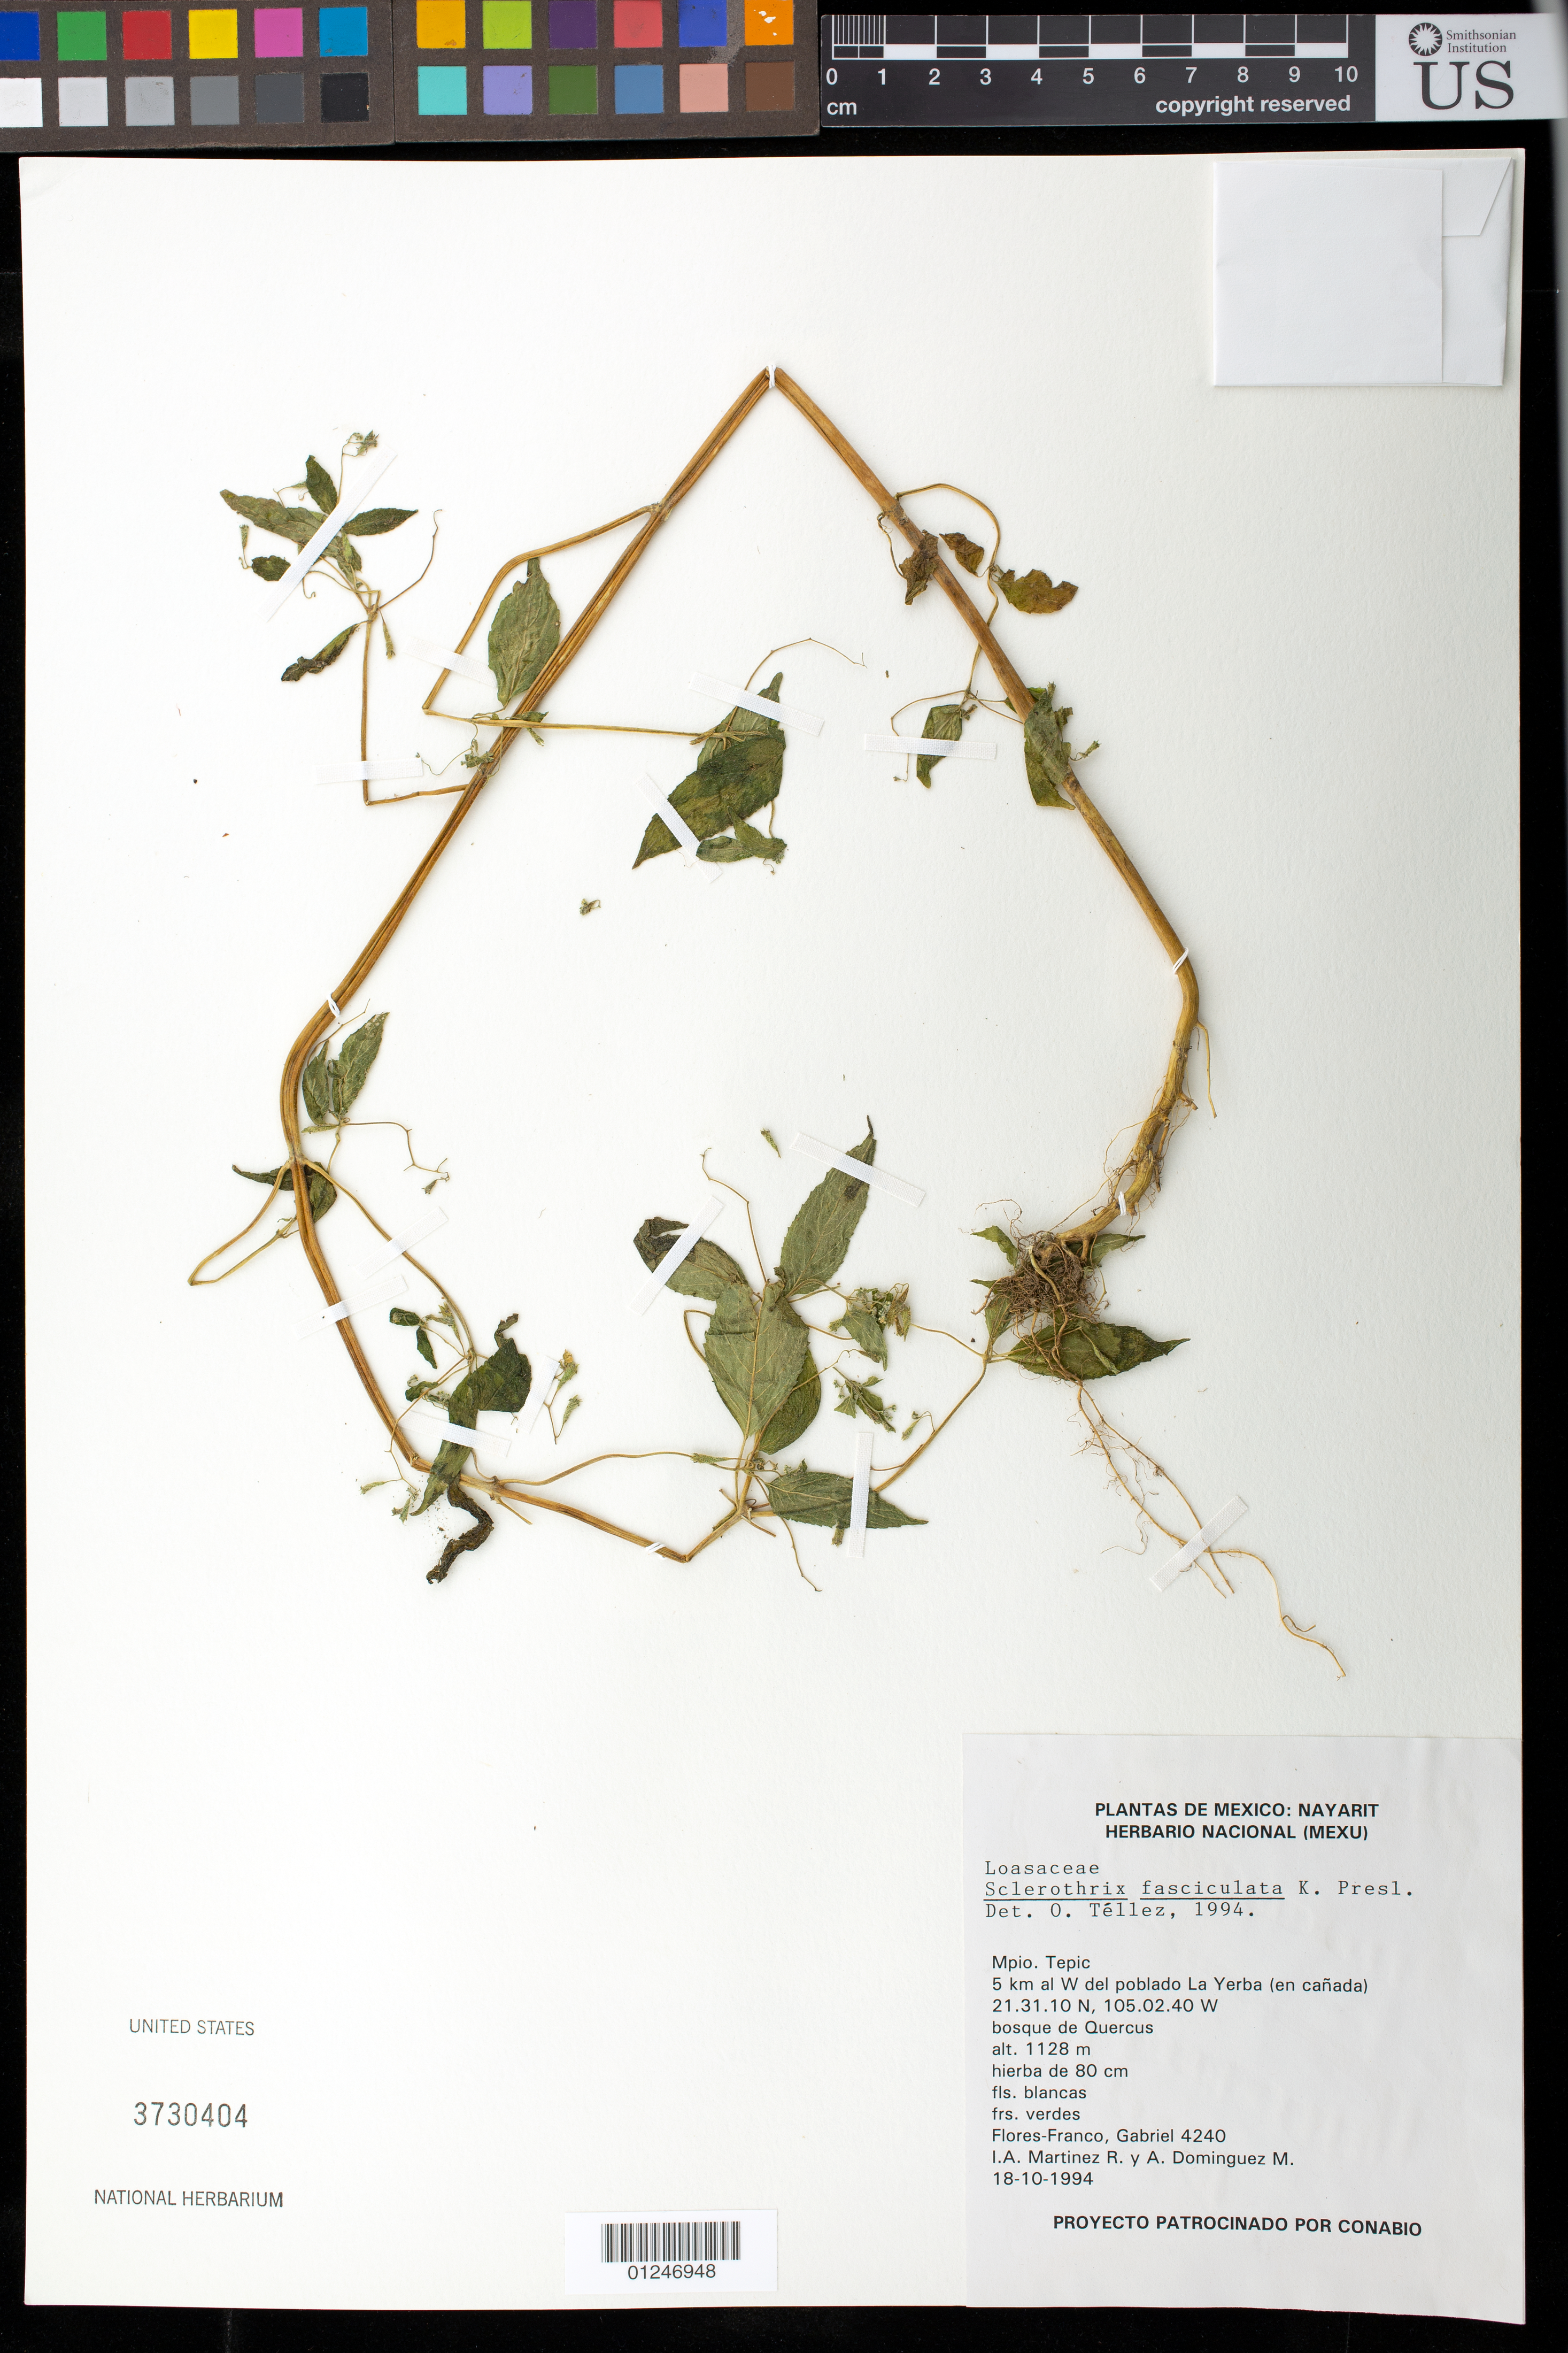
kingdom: Plantae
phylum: Tracheophyta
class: Magnoliopsida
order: Cornales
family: Loasaceae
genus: Sclerothrix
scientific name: Sclerothrix fasciculata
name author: C. Presl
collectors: G. Flores F., I. A. Martinez R. & A. Dominguez M.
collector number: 4240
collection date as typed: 18 Oct 1994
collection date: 1994-10-18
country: Mexico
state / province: Nayarit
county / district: Tepic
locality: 5 km al W del poblado La Yerba (en canada)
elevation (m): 1128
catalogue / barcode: US 3730404